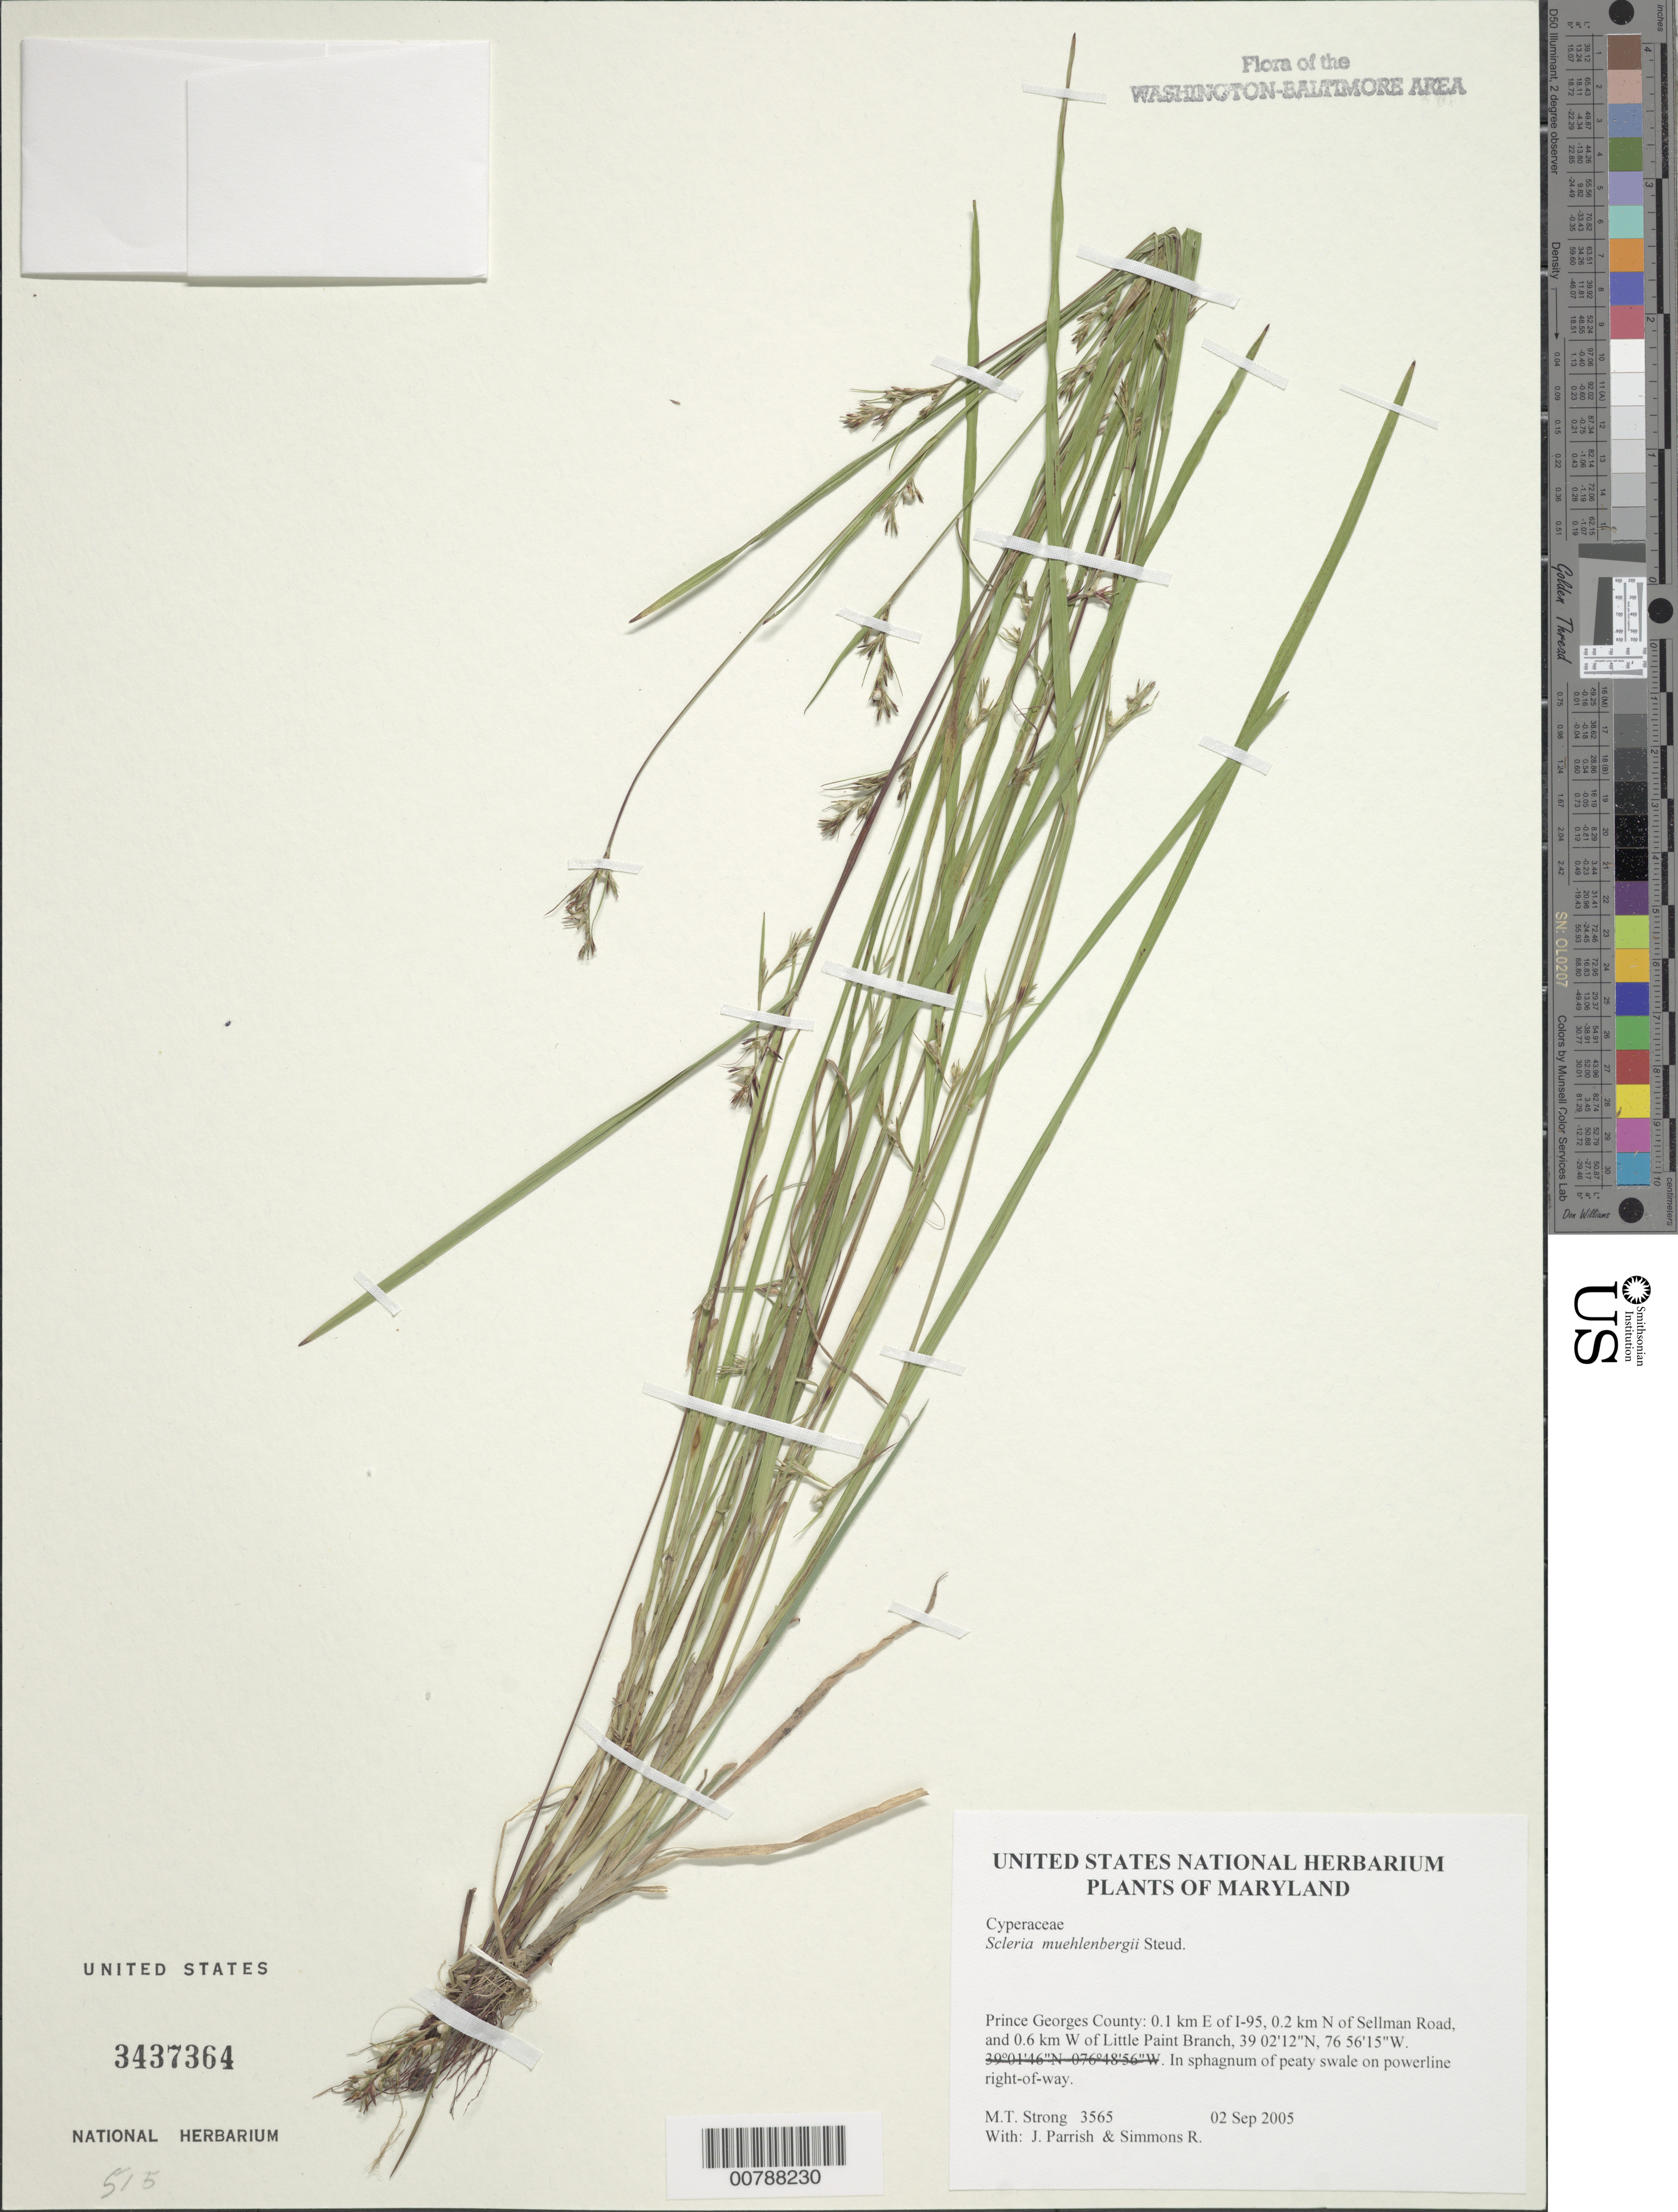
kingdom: Plantae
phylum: Tracheophyta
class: Liliopsida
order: Poales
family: Cyperaceae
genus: Scleria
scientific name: Scleria muehlenbergii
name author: Steud.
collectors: M. T. Strong, J. Parrish & R. B. Simmons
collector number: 3565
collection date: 2005-09-02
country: United States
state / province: Maryland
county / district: Prince George's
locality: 0.1 km E of I-95, 0.2 km N of Sellman Road, and 0.6 km W of Little Paint Branch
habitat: In sphagnum of peaty swale on powerline right-of-way.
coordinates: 39 02'12"N, 76 56'15"W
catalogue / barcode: US 3437364